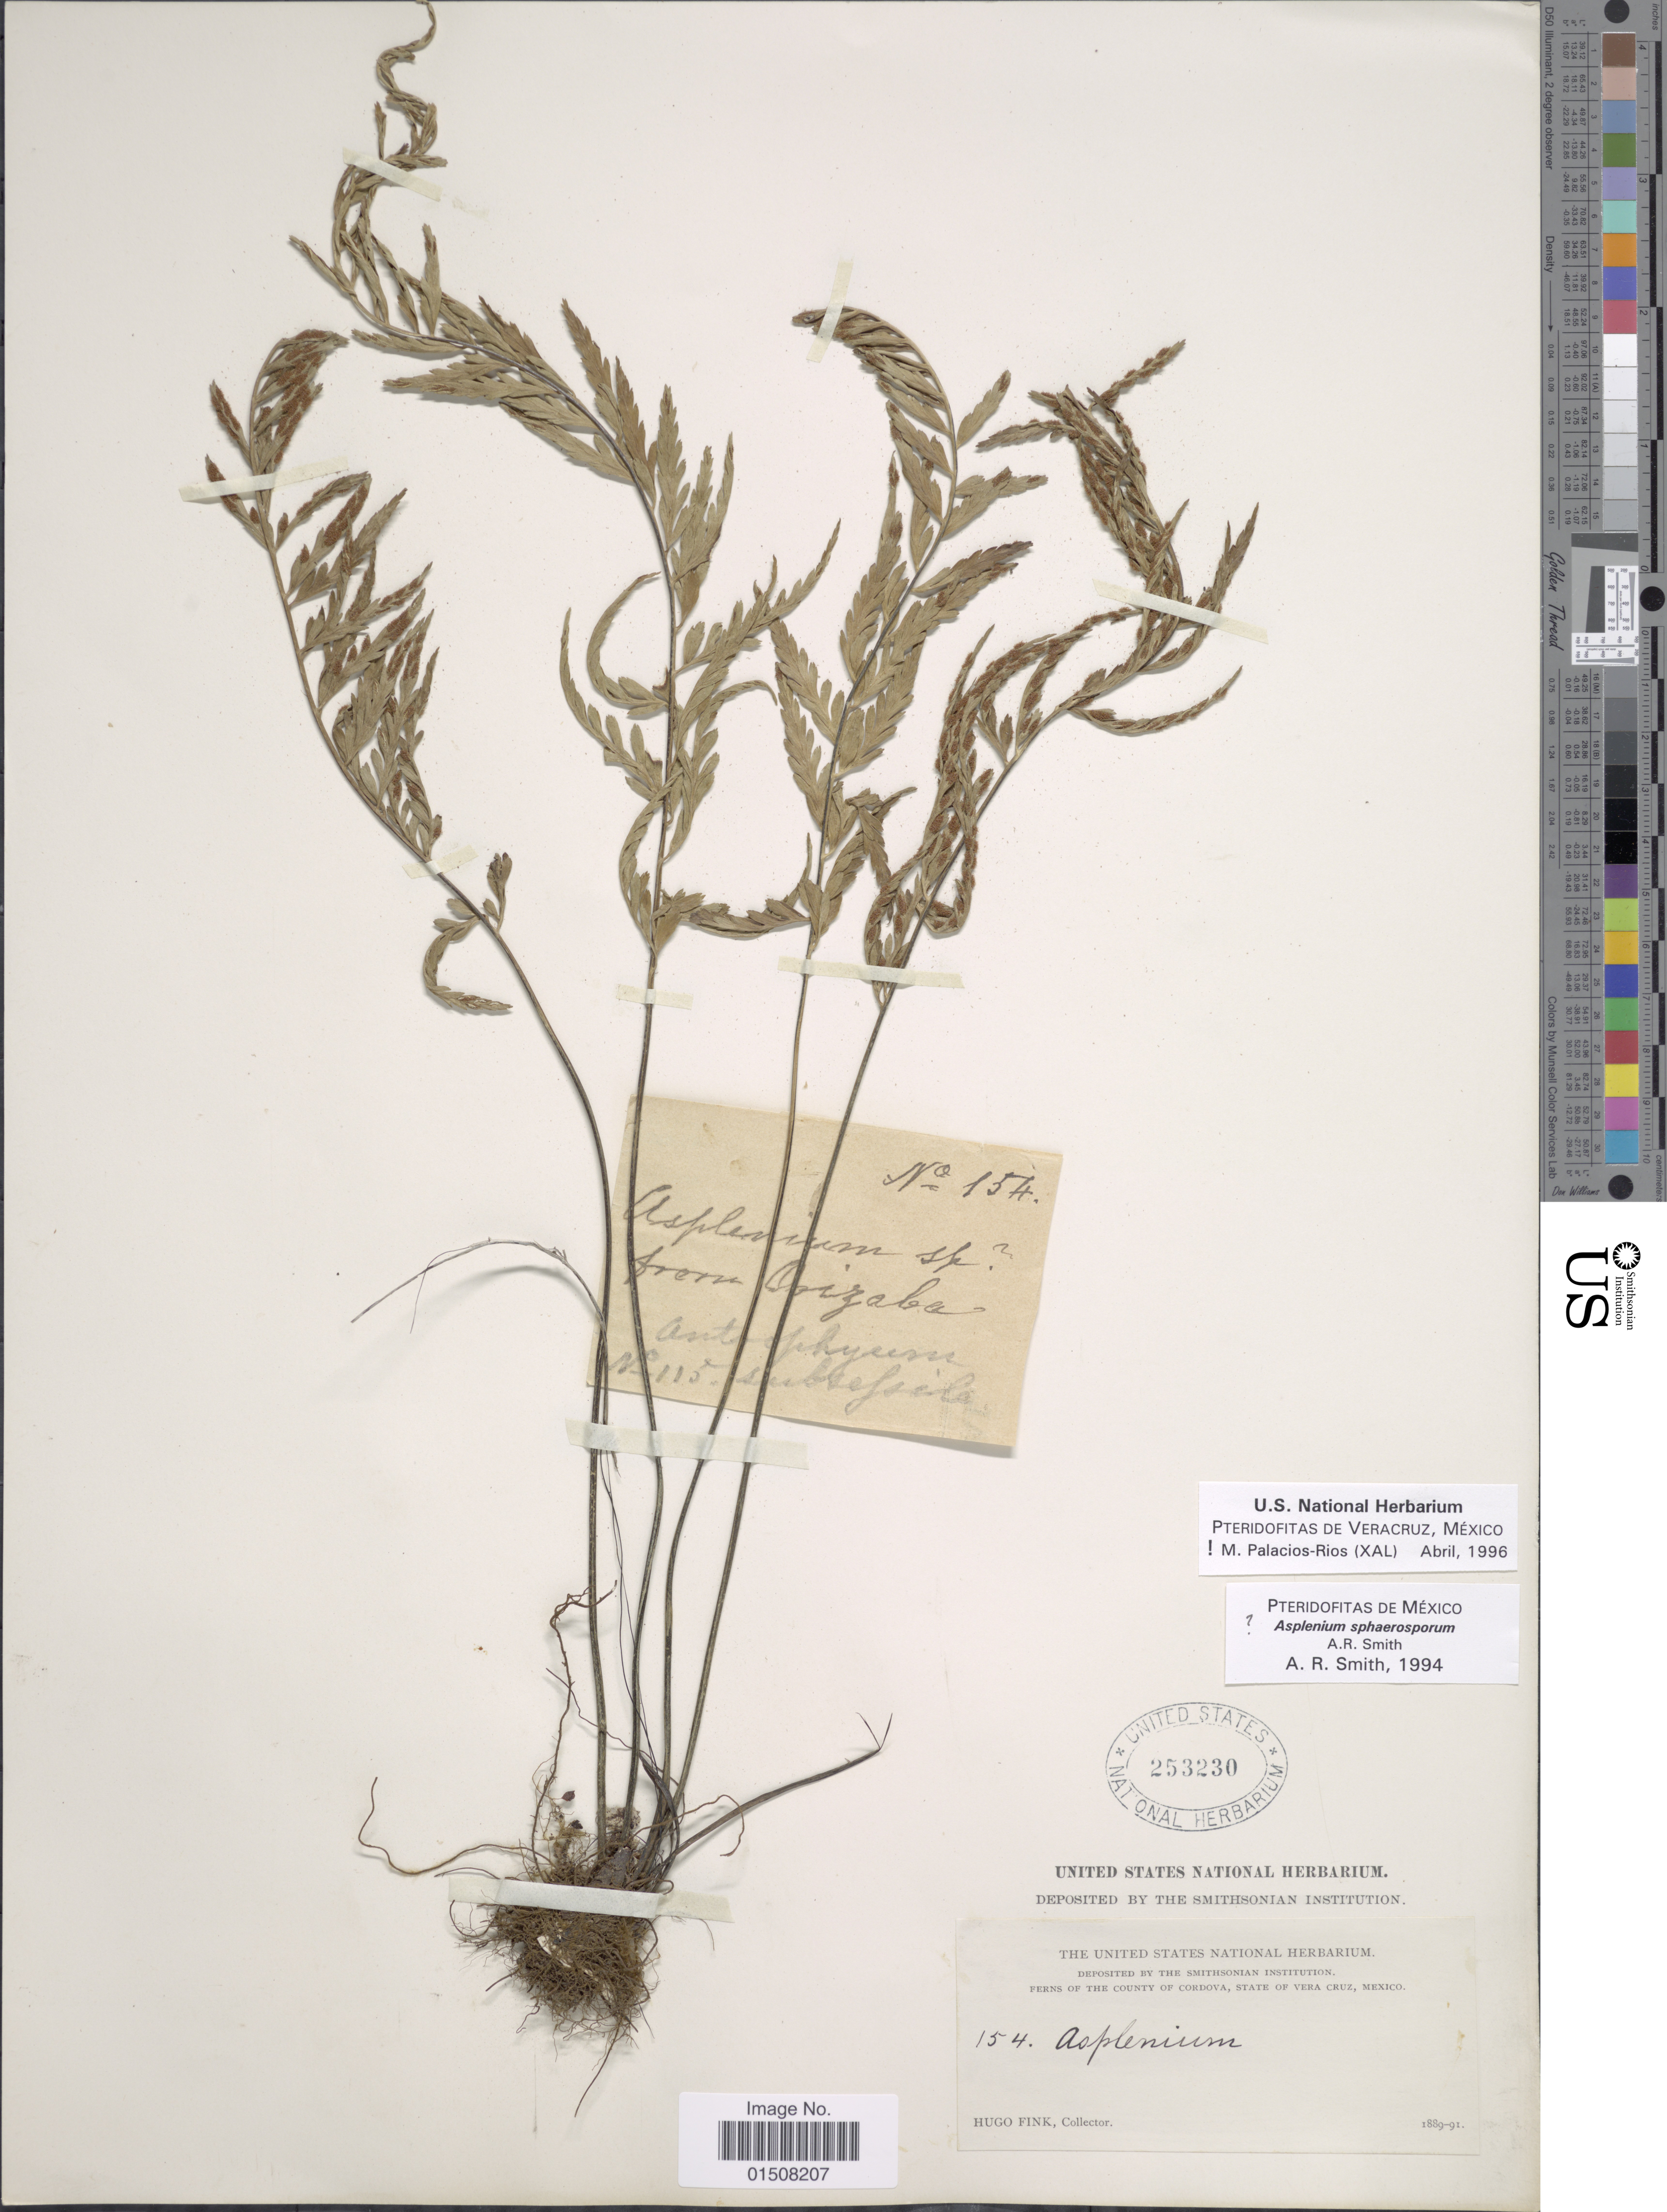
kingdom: Plantae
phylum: Tracheophyta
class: Polypodiopsida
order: Polypodiales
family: Aspleniaceae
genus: Asplenium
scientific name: Asplenium sphaerosporum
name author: A.R. Sm.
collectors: H. Fink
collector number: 154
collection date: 1889/1891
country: Mexico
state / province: Veracruz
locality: The county of Cordova, State of Vera Cruz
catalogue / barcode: US 253230